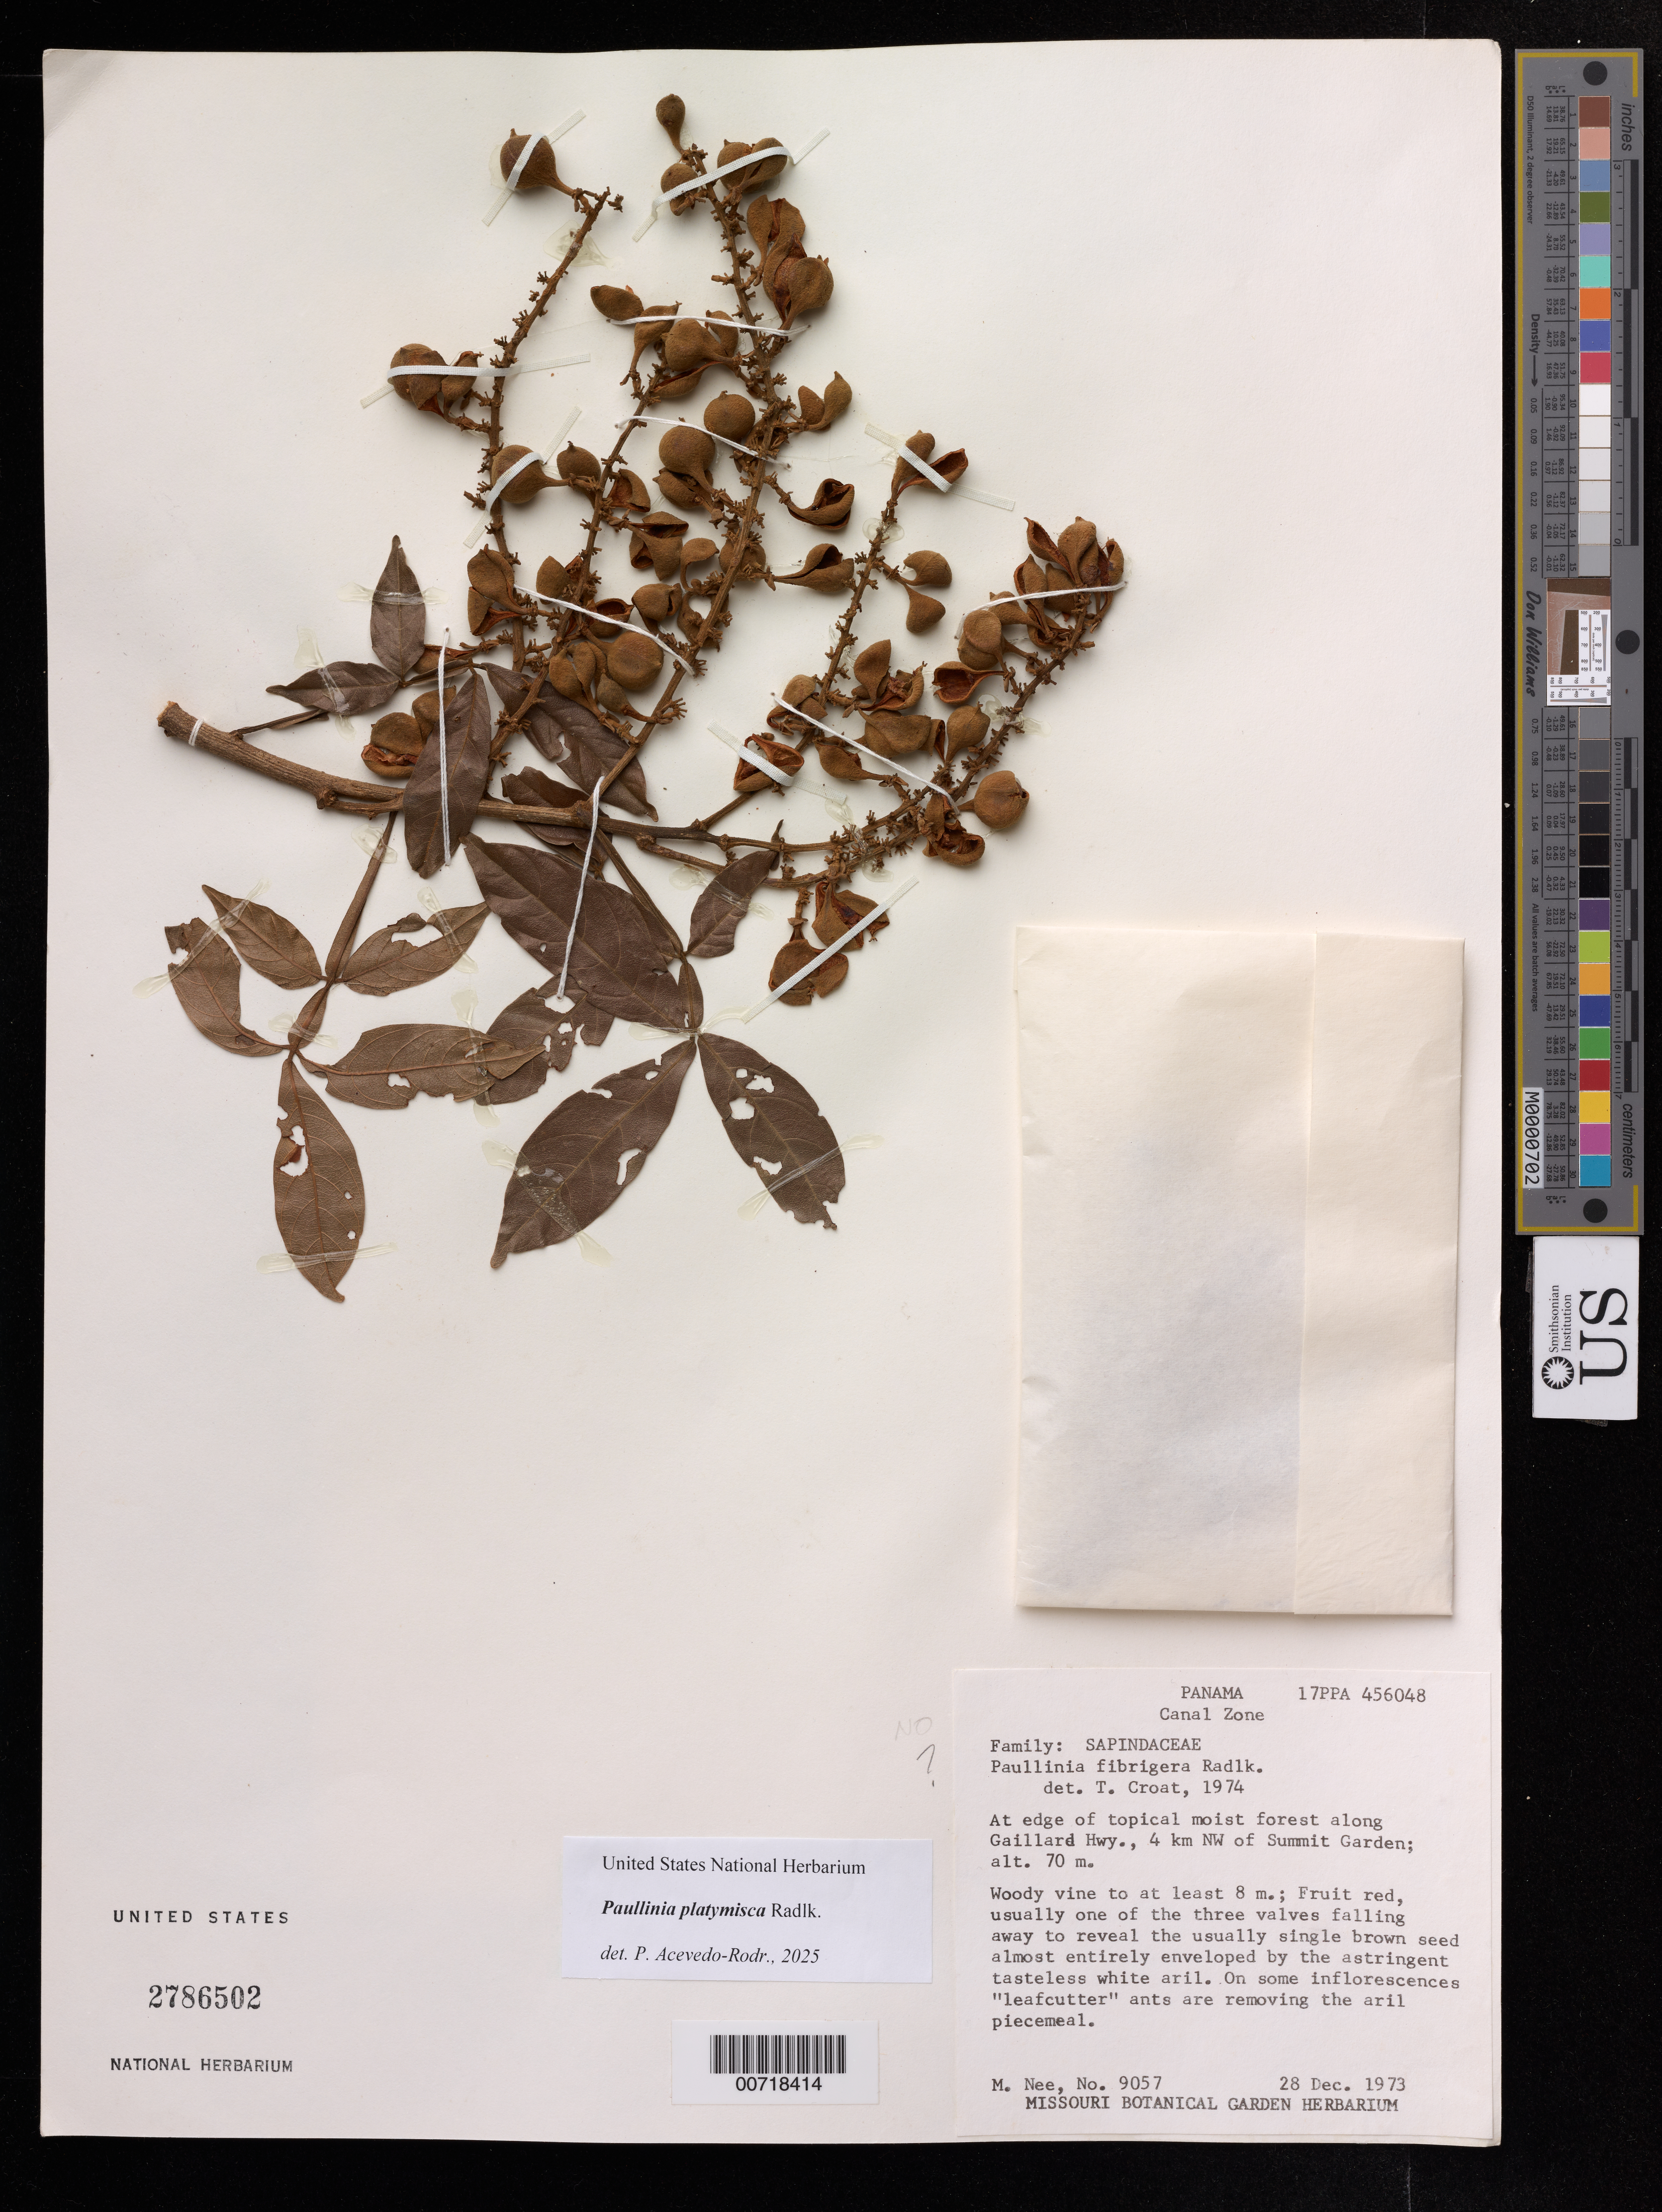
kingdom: Plantae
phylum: Tracheophyta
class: Magnoliopsida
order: Sapindales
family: Sapindaceae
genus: Paullinia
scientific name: Paullinia platymisca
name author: Radlk.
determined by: Acevedo-Rodriguez, P., (US), Smithsonian Institution - National Museum of Natural History (UNITED STATES)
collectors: M. Nee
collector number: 9057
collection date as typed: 28 Dec 1973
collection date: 1973-12-28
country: Panama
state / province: Panamá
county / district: Canal Zone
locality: Along Gaillard Hwy., 4 km NW of Summit Garden.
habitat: At edge of tropical moist forest.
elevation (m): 70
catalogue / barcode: US 2786502